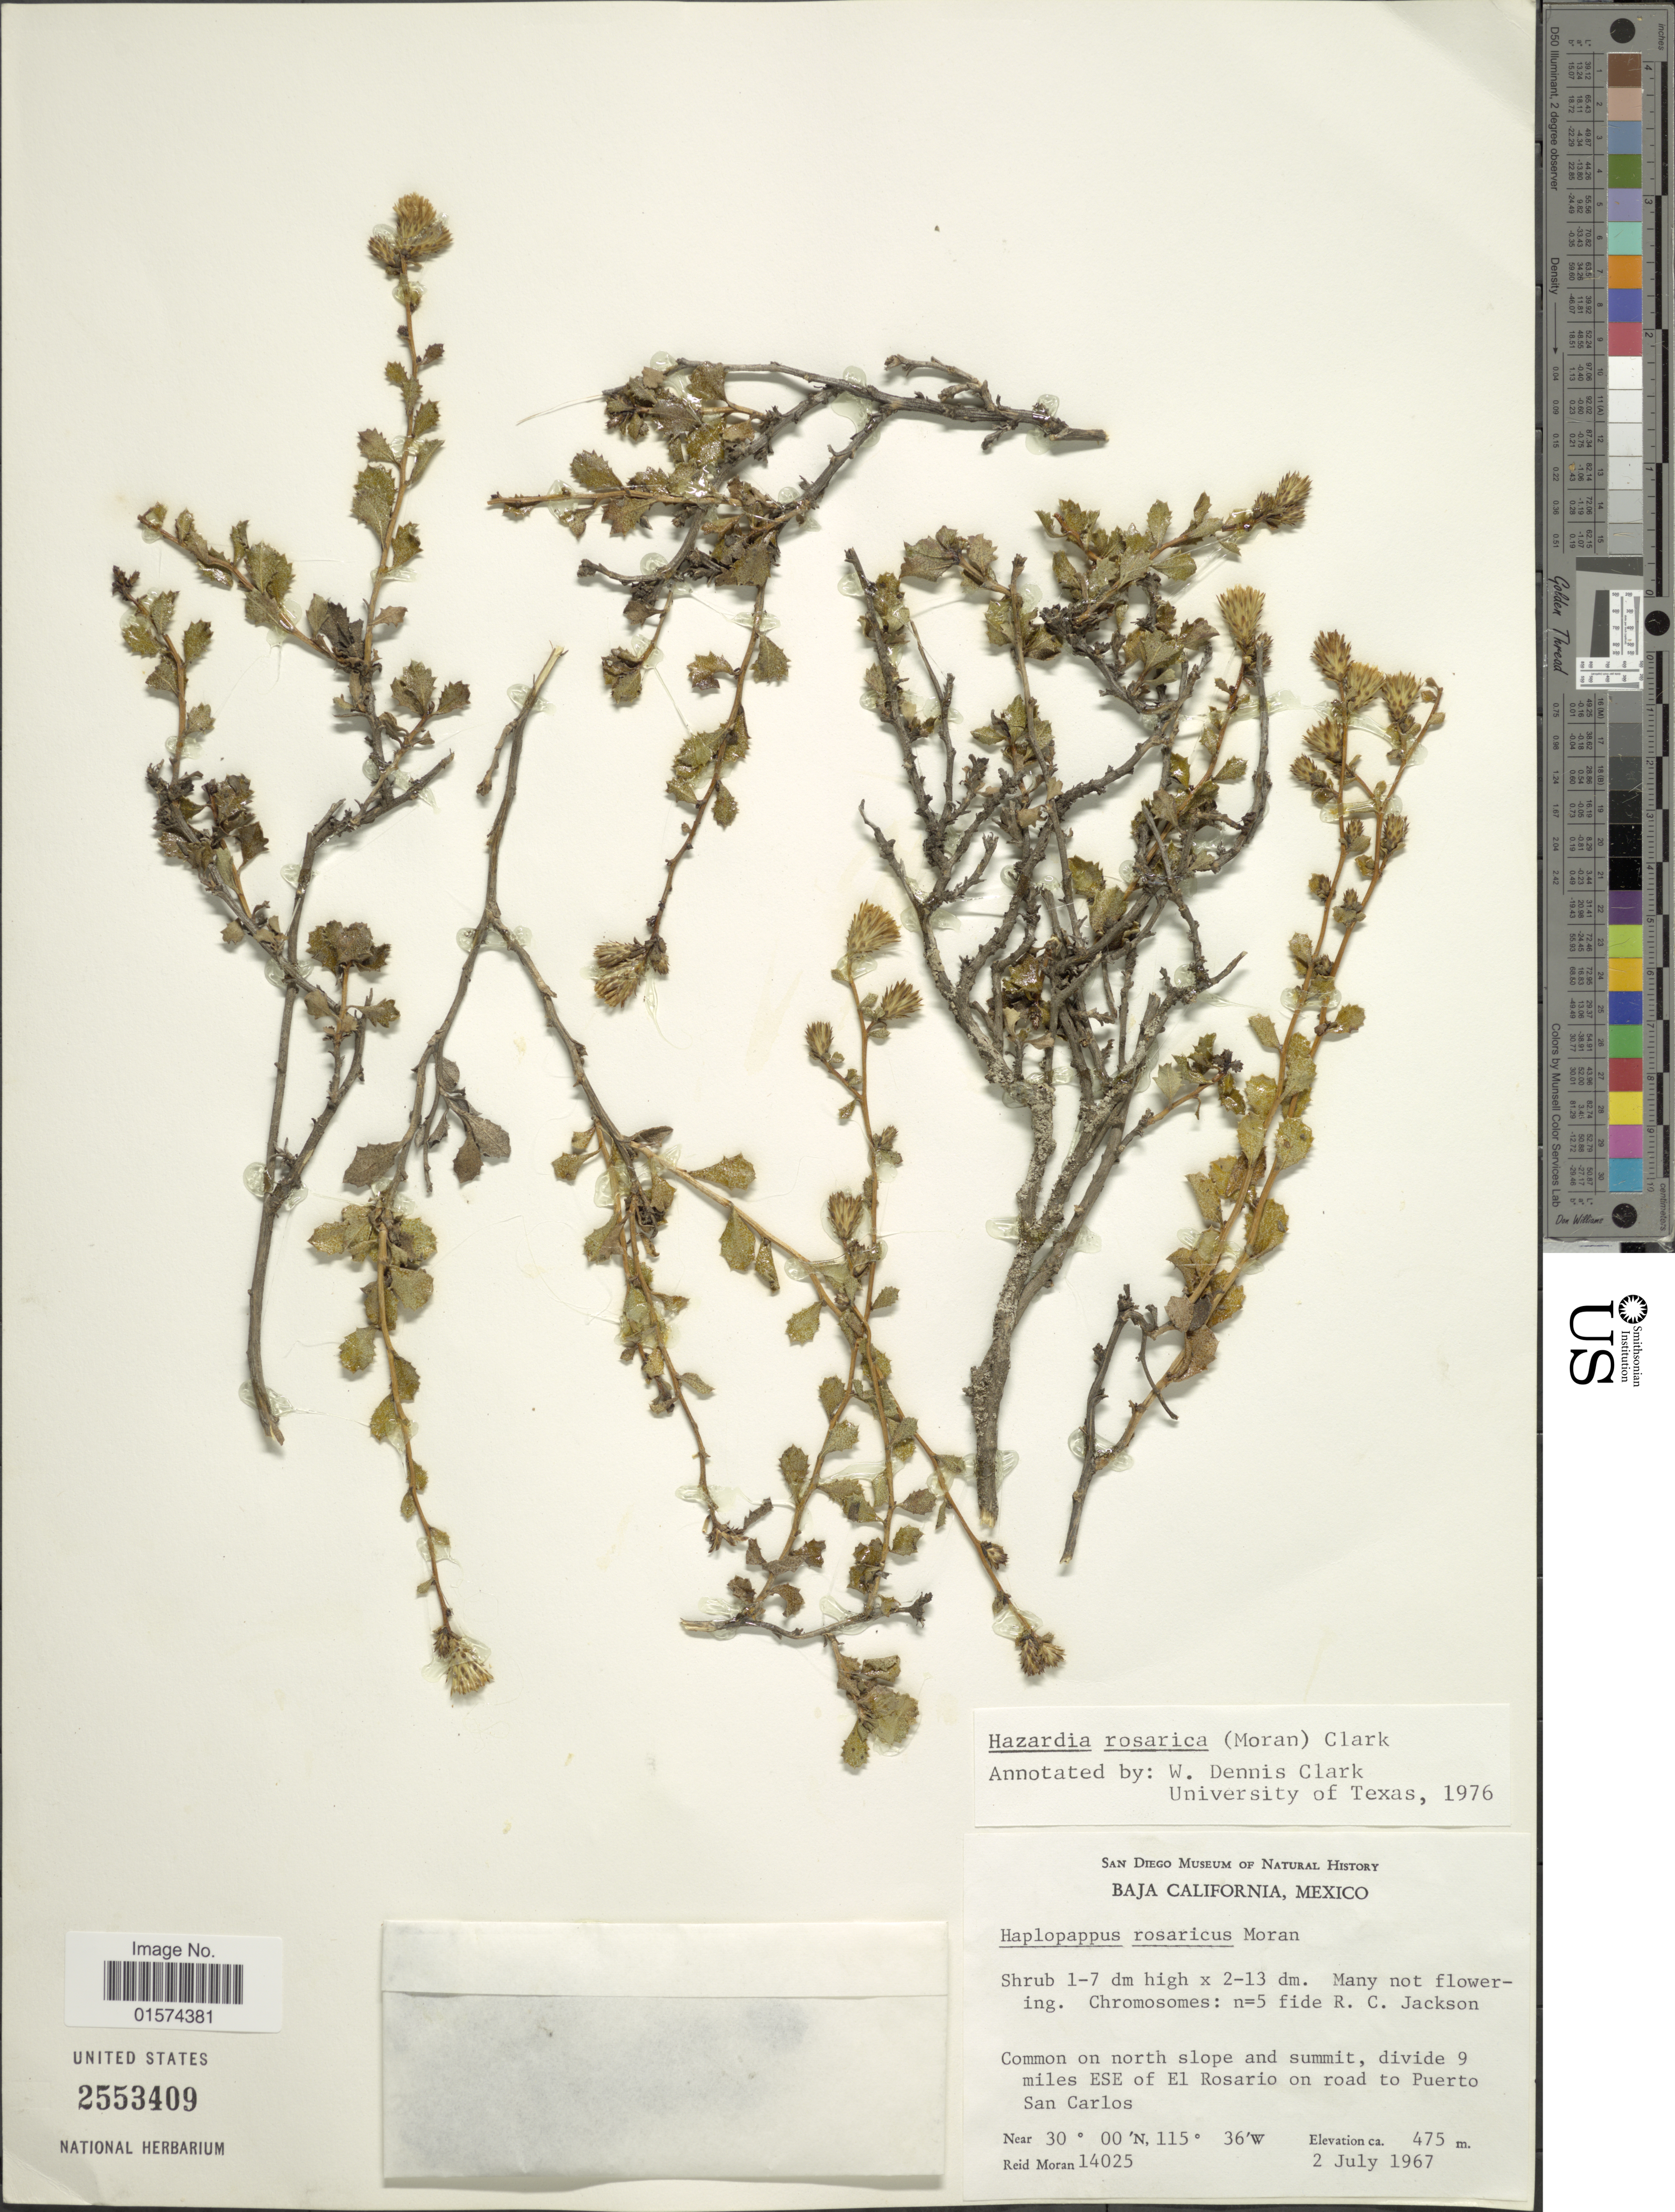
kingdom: Plantae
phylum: Tracheophyta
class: Magnoliopsida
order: Asterales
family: Asteraceae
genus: Hazardia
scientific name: Hazardia rosarica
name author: W.D. Clark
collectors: R. V. Moran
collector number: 14025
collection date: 1967-07-02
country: Mexico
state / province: Baja California Sur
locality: Common on north slope and summit, divide 9 miles ESE of El Rosario on road to Puerto San Carlos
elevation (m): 475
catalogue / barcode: US 2553409